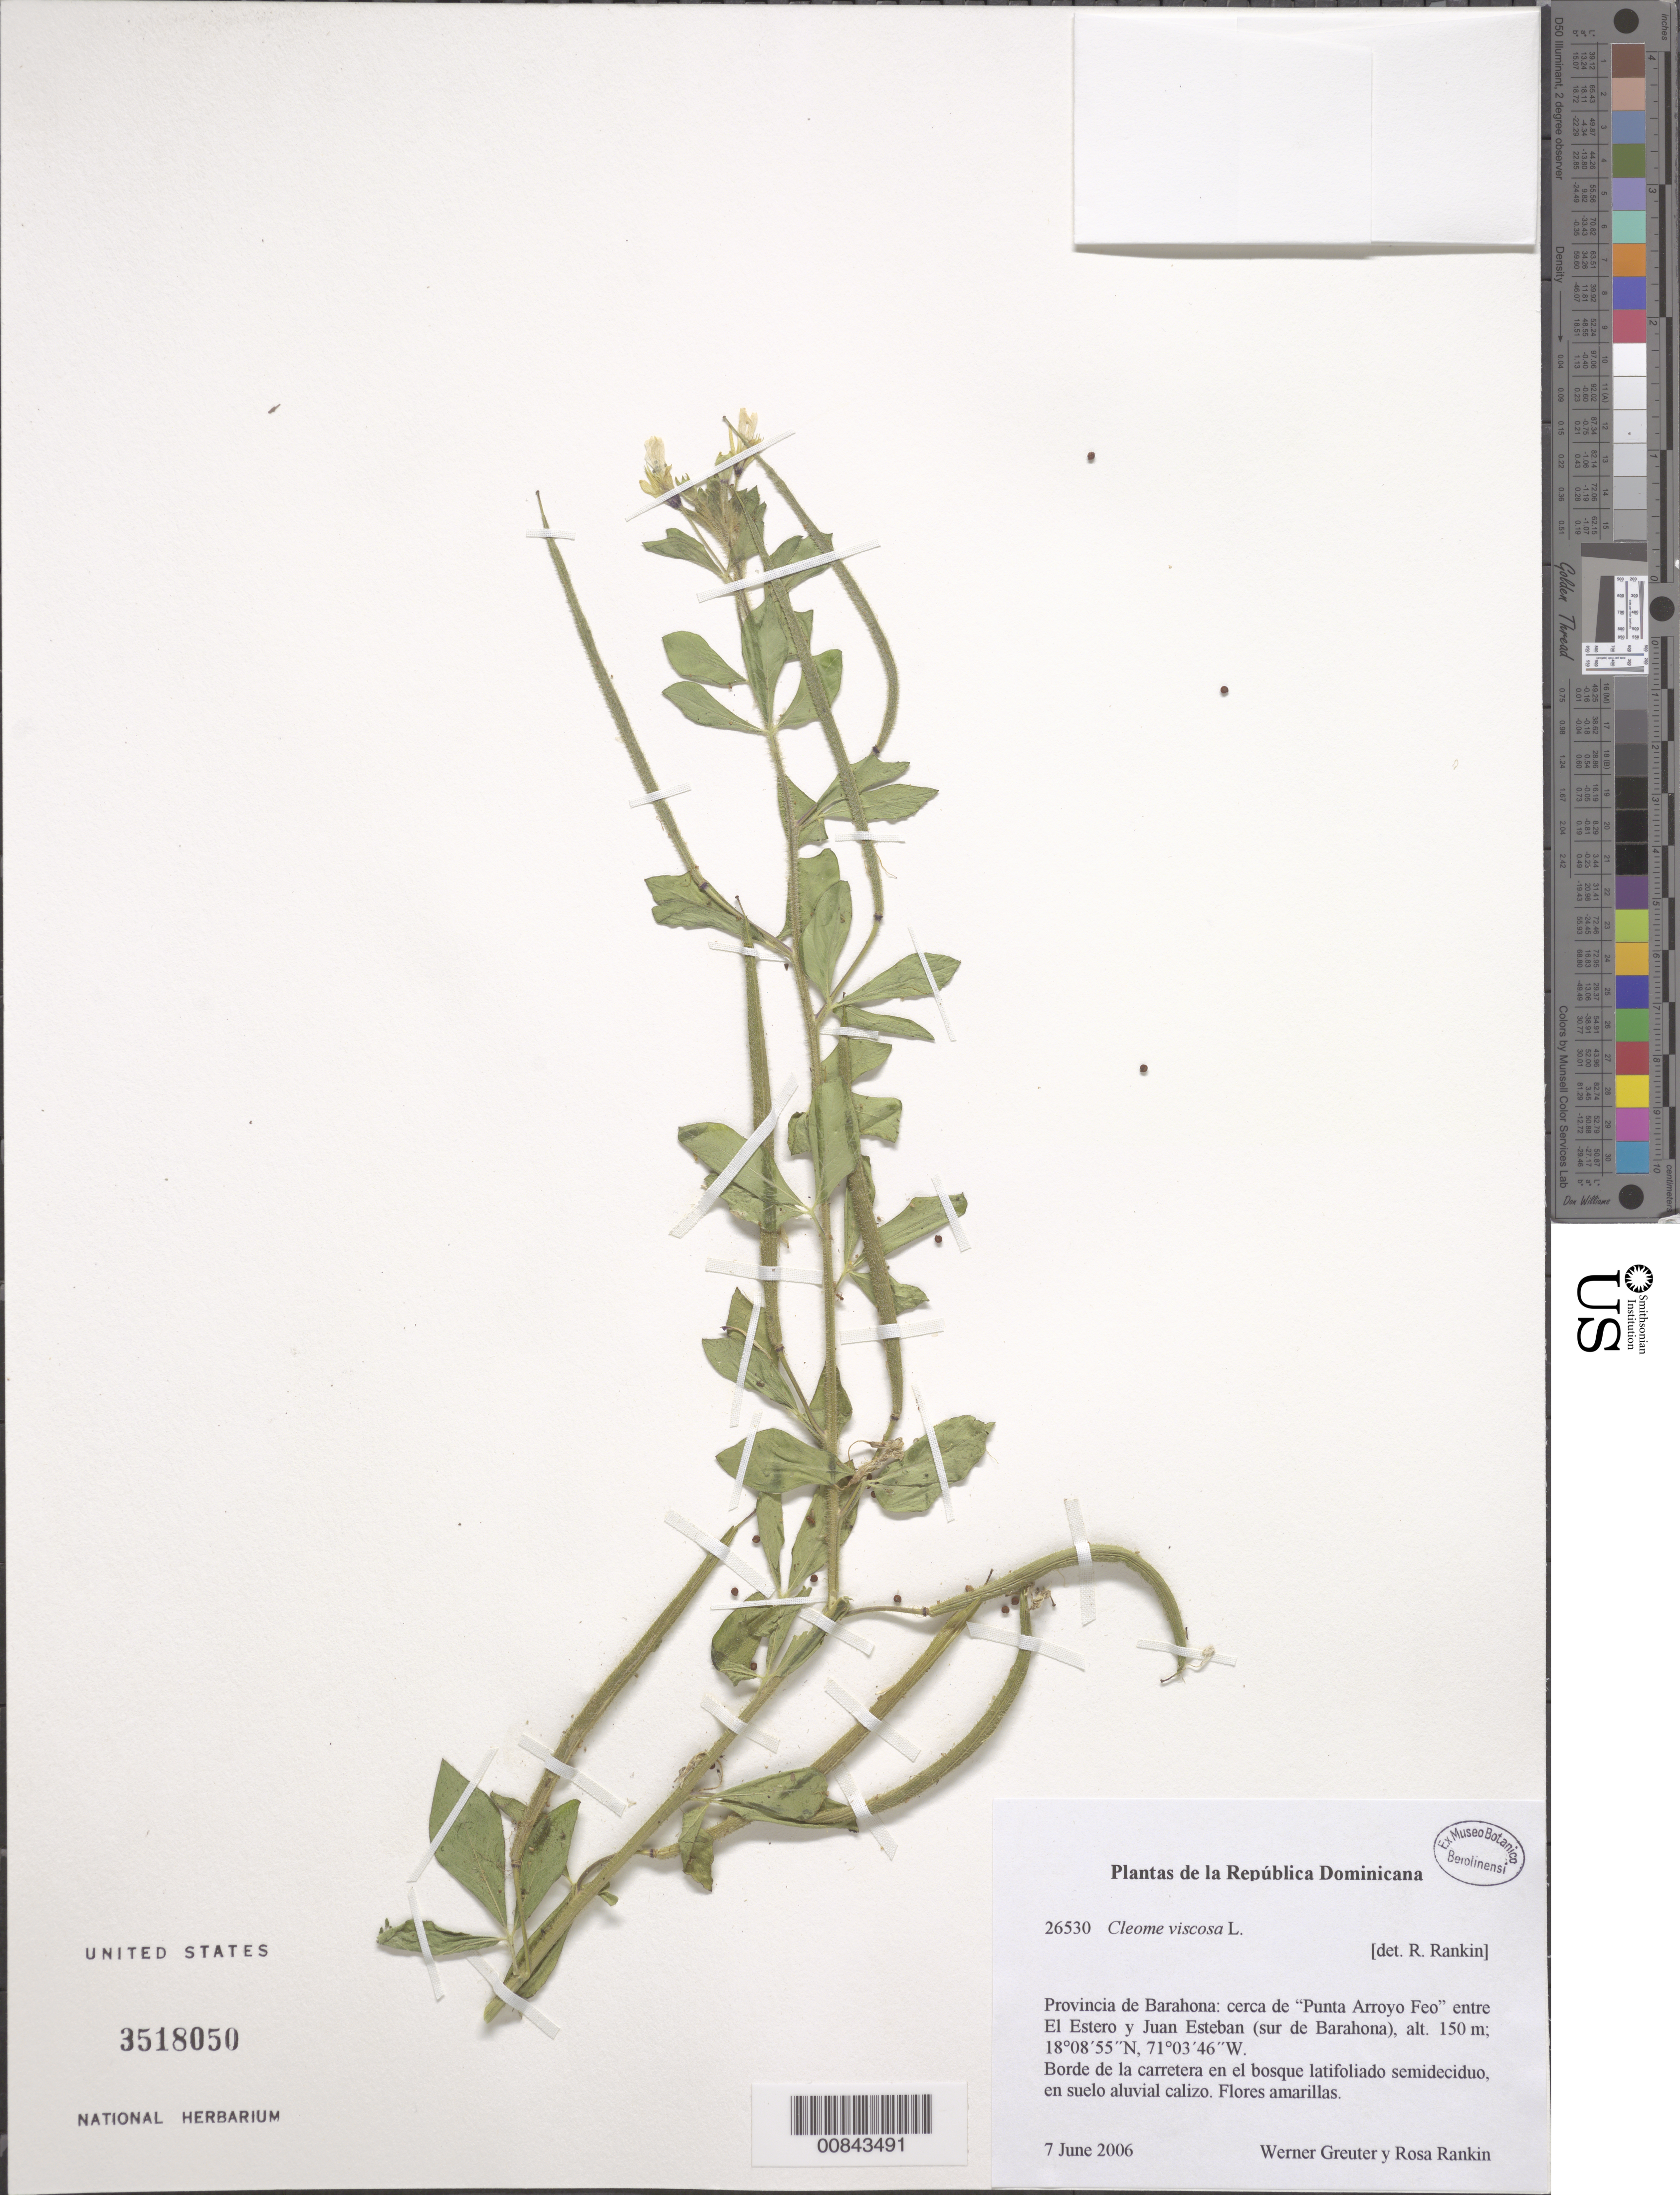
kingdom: Plantae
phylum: Tracheophyta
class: Magnoliopsida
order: Brassicales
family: Cleomaceae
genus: Arivela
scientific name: Arivela viscosa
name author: (L.) Raf.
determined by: Strong, M. T., (US), Smithsonian Institution - National Museum of Natural History (UNITED STATES)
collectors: W. Greuter & R. Rankin Rodriguez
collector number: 26530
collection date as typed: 07 Jun 2006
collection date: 2006-06-07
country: Dominican Republic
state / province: Barahona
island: Hispaniola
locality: cerca de "Punta Arroyo Feo" entre El Estero y Juan Esteban (sur de Barahona).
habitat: Borde de la carretera en el bosque latifoliado semideciduo, en suelo aluvial calizo.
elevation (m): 150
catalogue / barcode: US 3518050